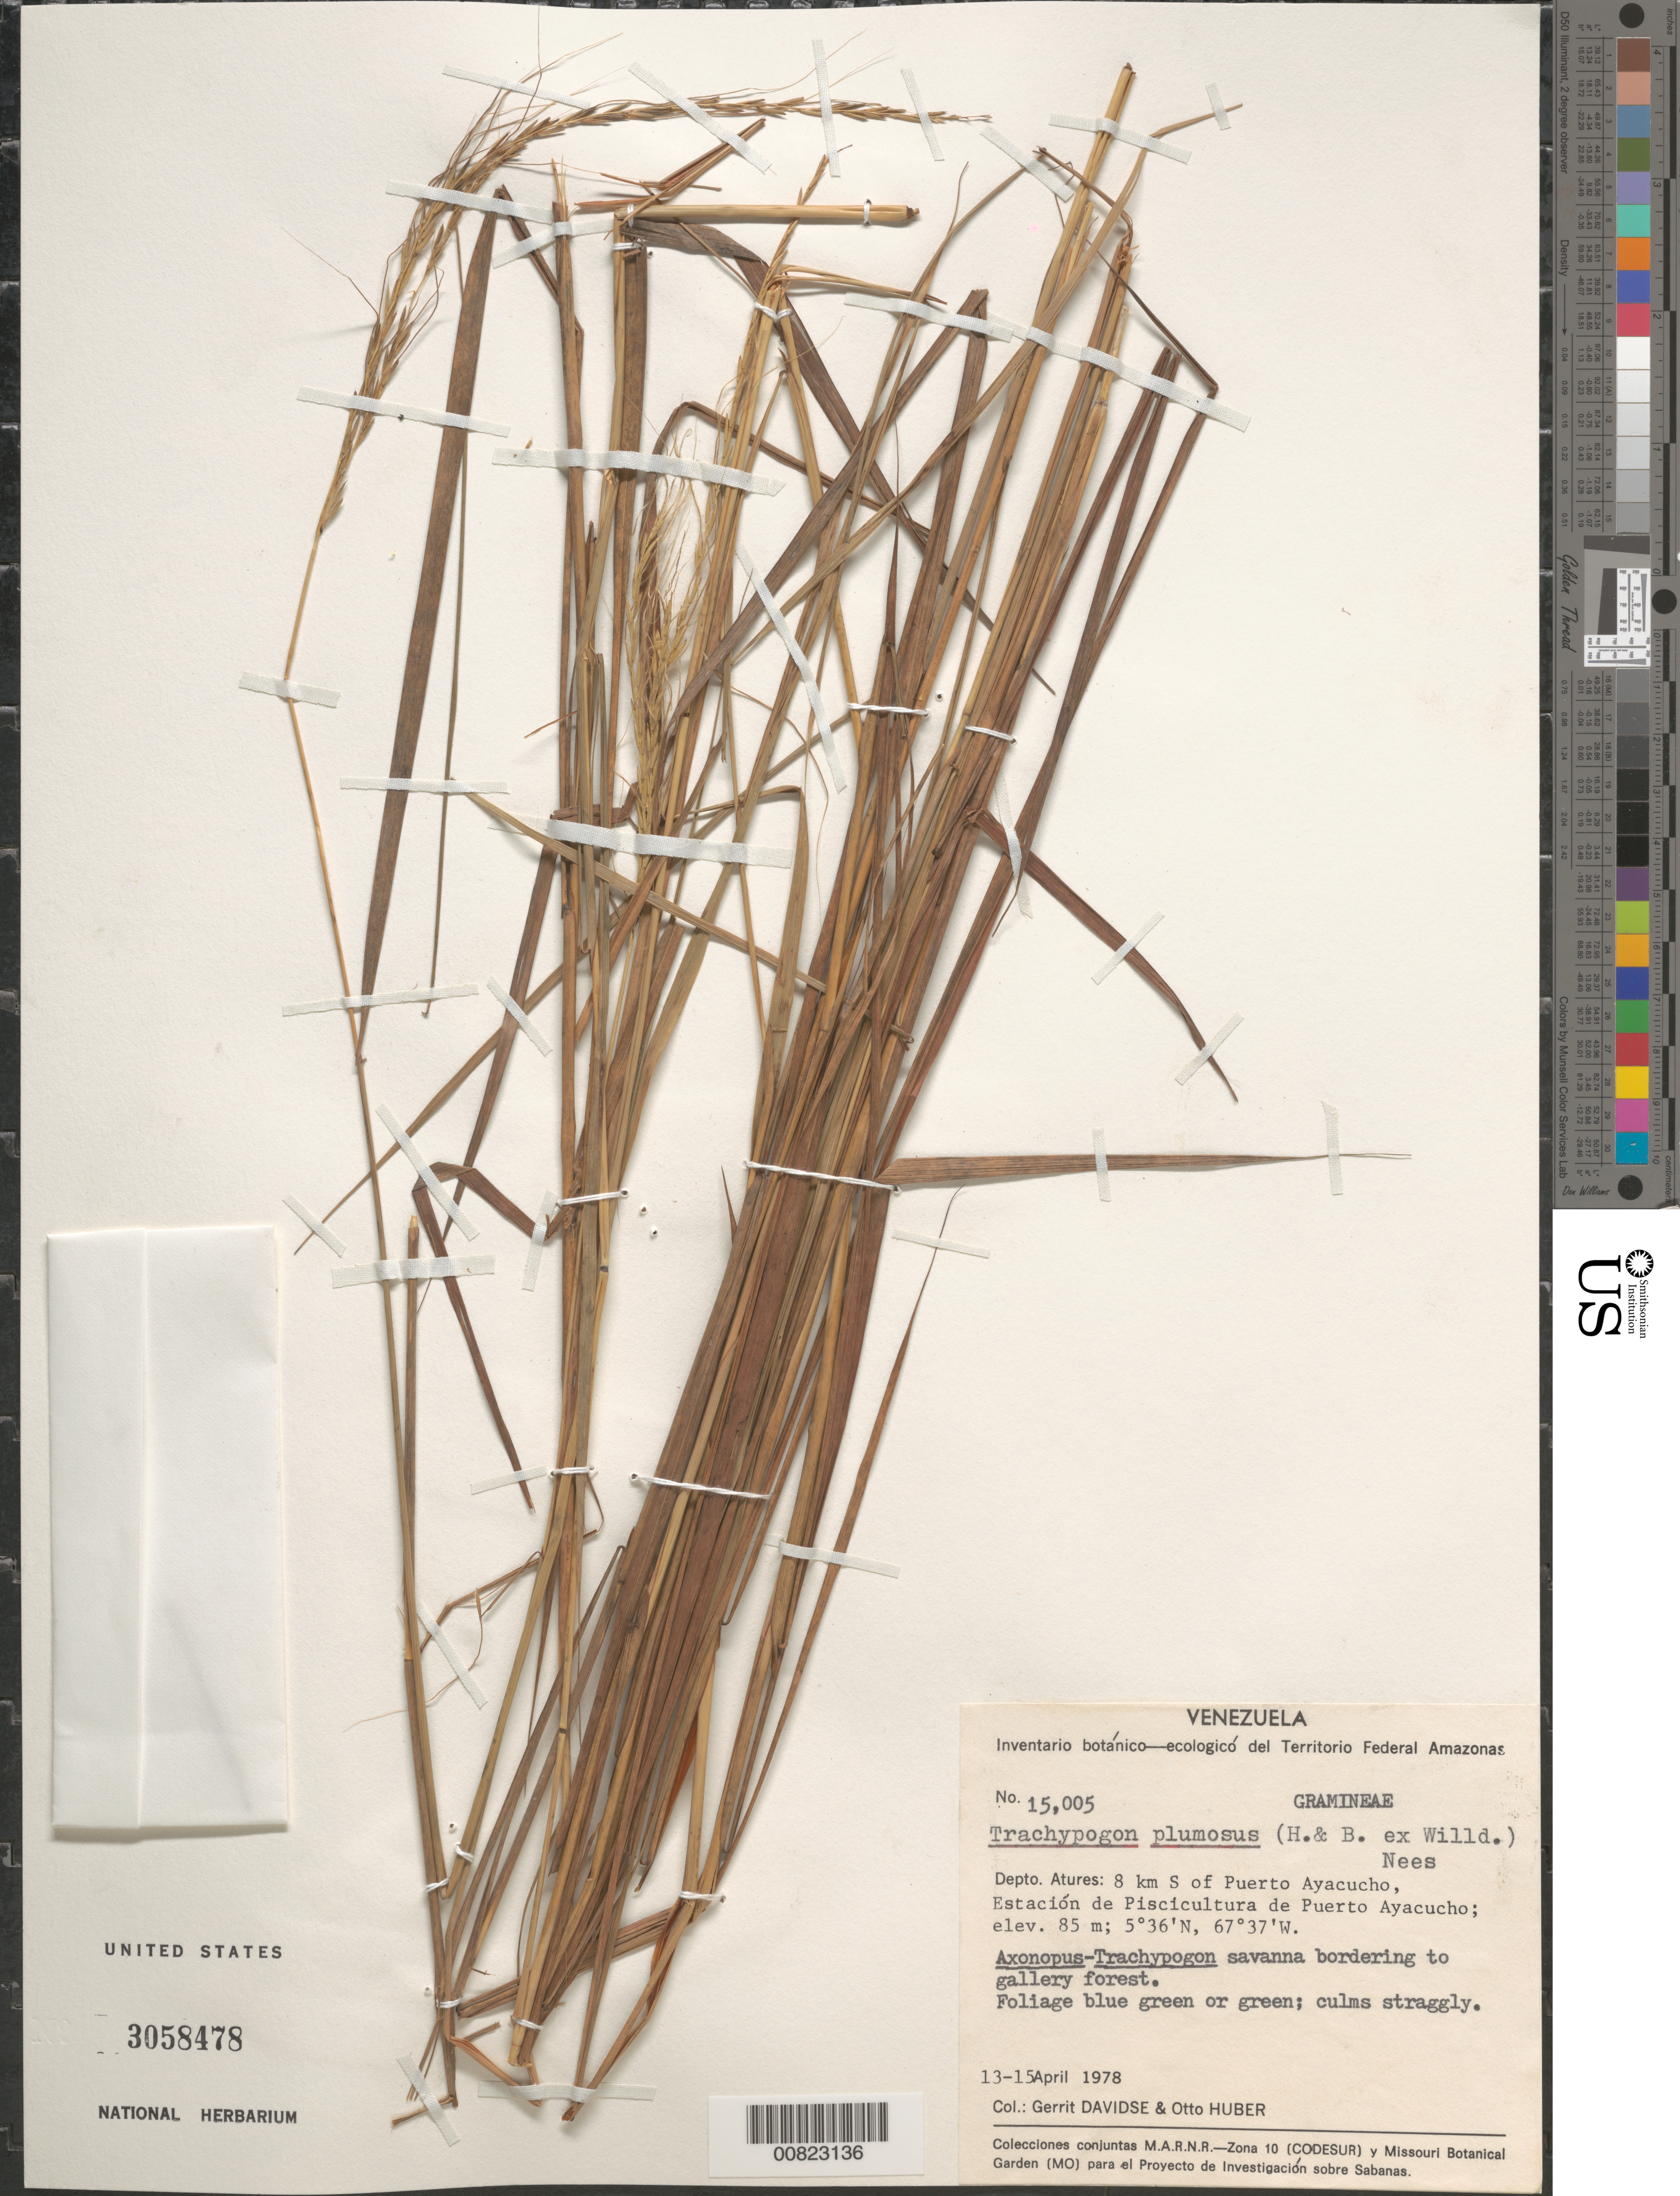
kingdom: Plantae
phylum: Tracheophyta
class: Liliopsida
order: Poales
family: Poaceae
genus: Trachypogon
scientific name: Trachypogon plumosus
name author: (Humb. & Bonpl.) Nees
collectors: G. Davidse & O. Huber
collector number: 15005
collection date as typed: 13-Apr-78 to 15-Apr-78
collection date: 1978-04-13/1978-04-15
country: Venezuela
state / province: Amazonas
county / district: Atures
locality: Puerto Ayacucho, 8 km S of, Estación de Piscicultura de Puerto Ayacucho, Río Orinoco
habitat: Axonopus-Trachypogon savanna bordering to gallery forest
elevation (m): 85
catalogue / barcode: US 3058478